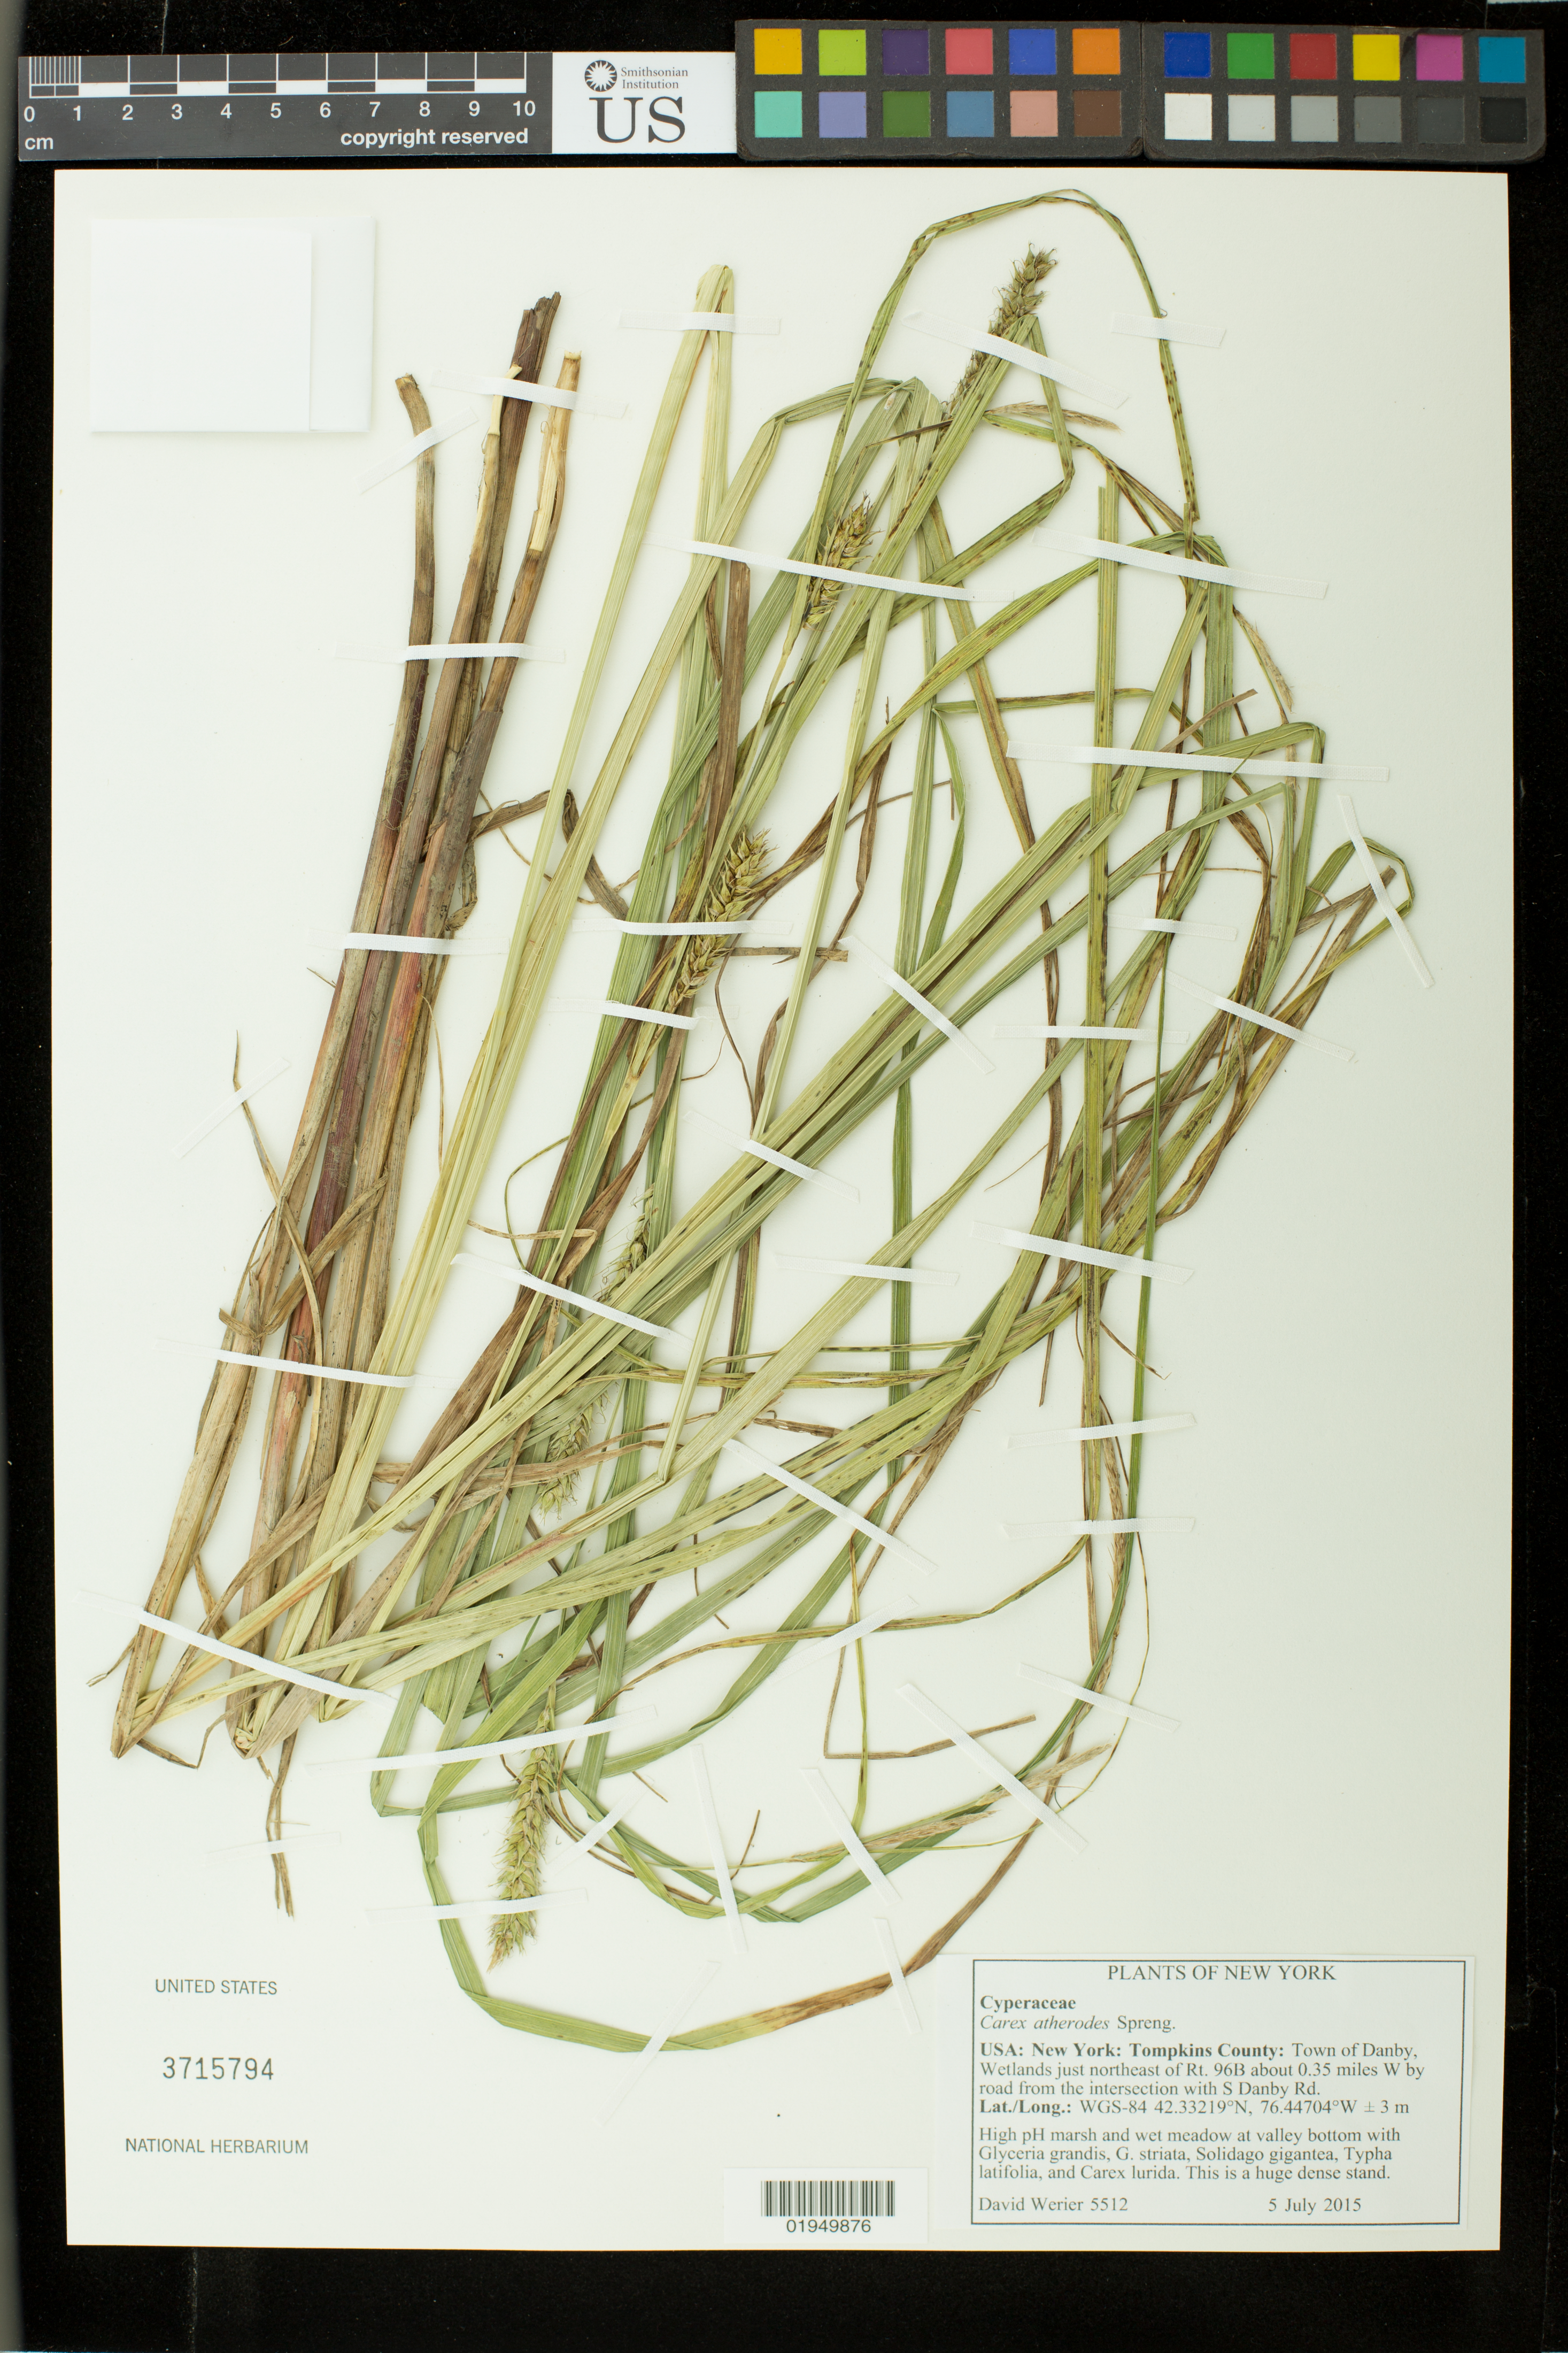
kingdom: Plantae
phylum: Tracheophyta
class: Liliopsida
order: Poales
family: Cyperaceae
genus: Carex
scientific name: Carex atherodes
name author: Spreng.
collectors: D. Werier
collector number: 5512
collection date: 2015-07-05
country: United States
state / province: New York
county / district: Tompkins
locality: Town of Danby, Wetlands just northeast of Rt. 96B about 0.35 miles W by road from the intersection with S Danby Rd.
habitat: High pH marsh and wet meadow at valley bottom. This is a huge dense stand.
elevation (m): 3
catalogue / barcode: US 3715794